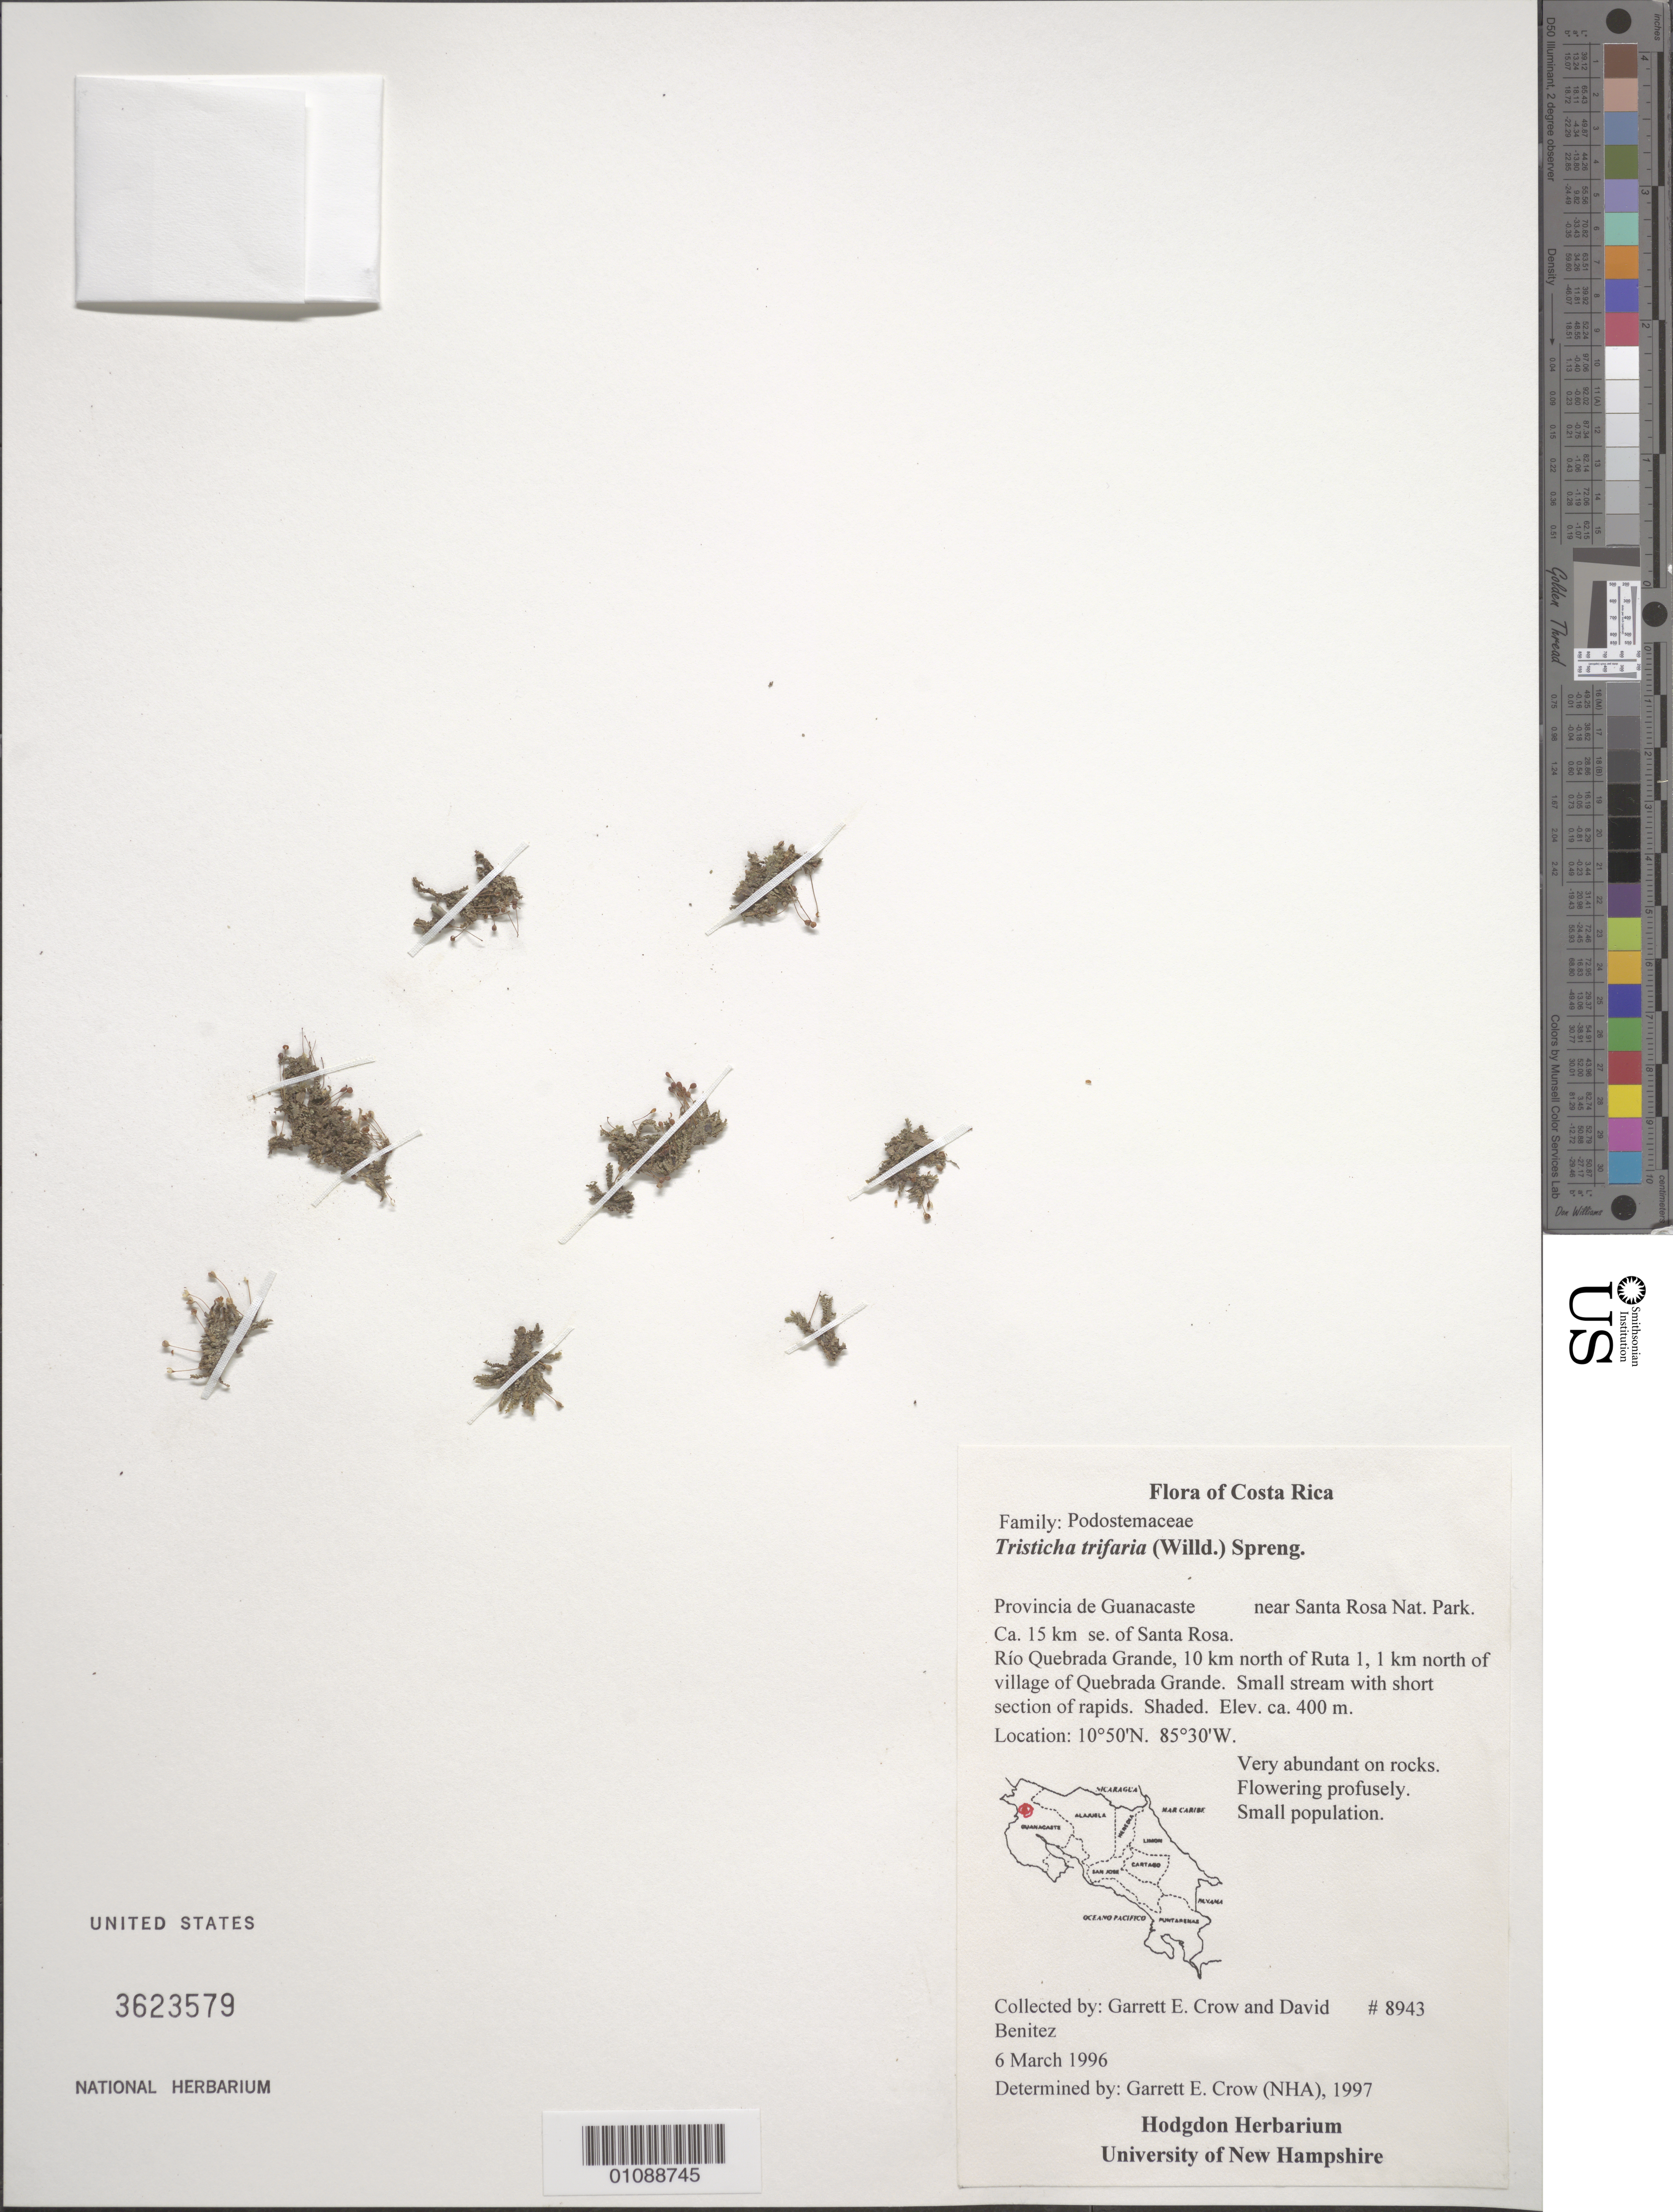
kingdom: Plantae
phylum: Tracheophyta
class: Magnoliopsida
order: Malpighiales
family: Podostemaceae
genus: Tristicha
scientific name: Tristicha trifaria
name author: (Willd.) Spreng.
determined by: Crow, G. E.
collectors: G. E. Crow & D. Benitez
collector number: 8943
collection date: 1996-03-06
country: Costa Rica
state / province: Guanacaste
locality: ca 15 km SE of Santa Rosa, Rio Quebrada Grande, 10 km N of Ruta 1, 1 km N of village of Quebrada Grande.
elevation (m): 400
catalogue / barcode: US 3623579